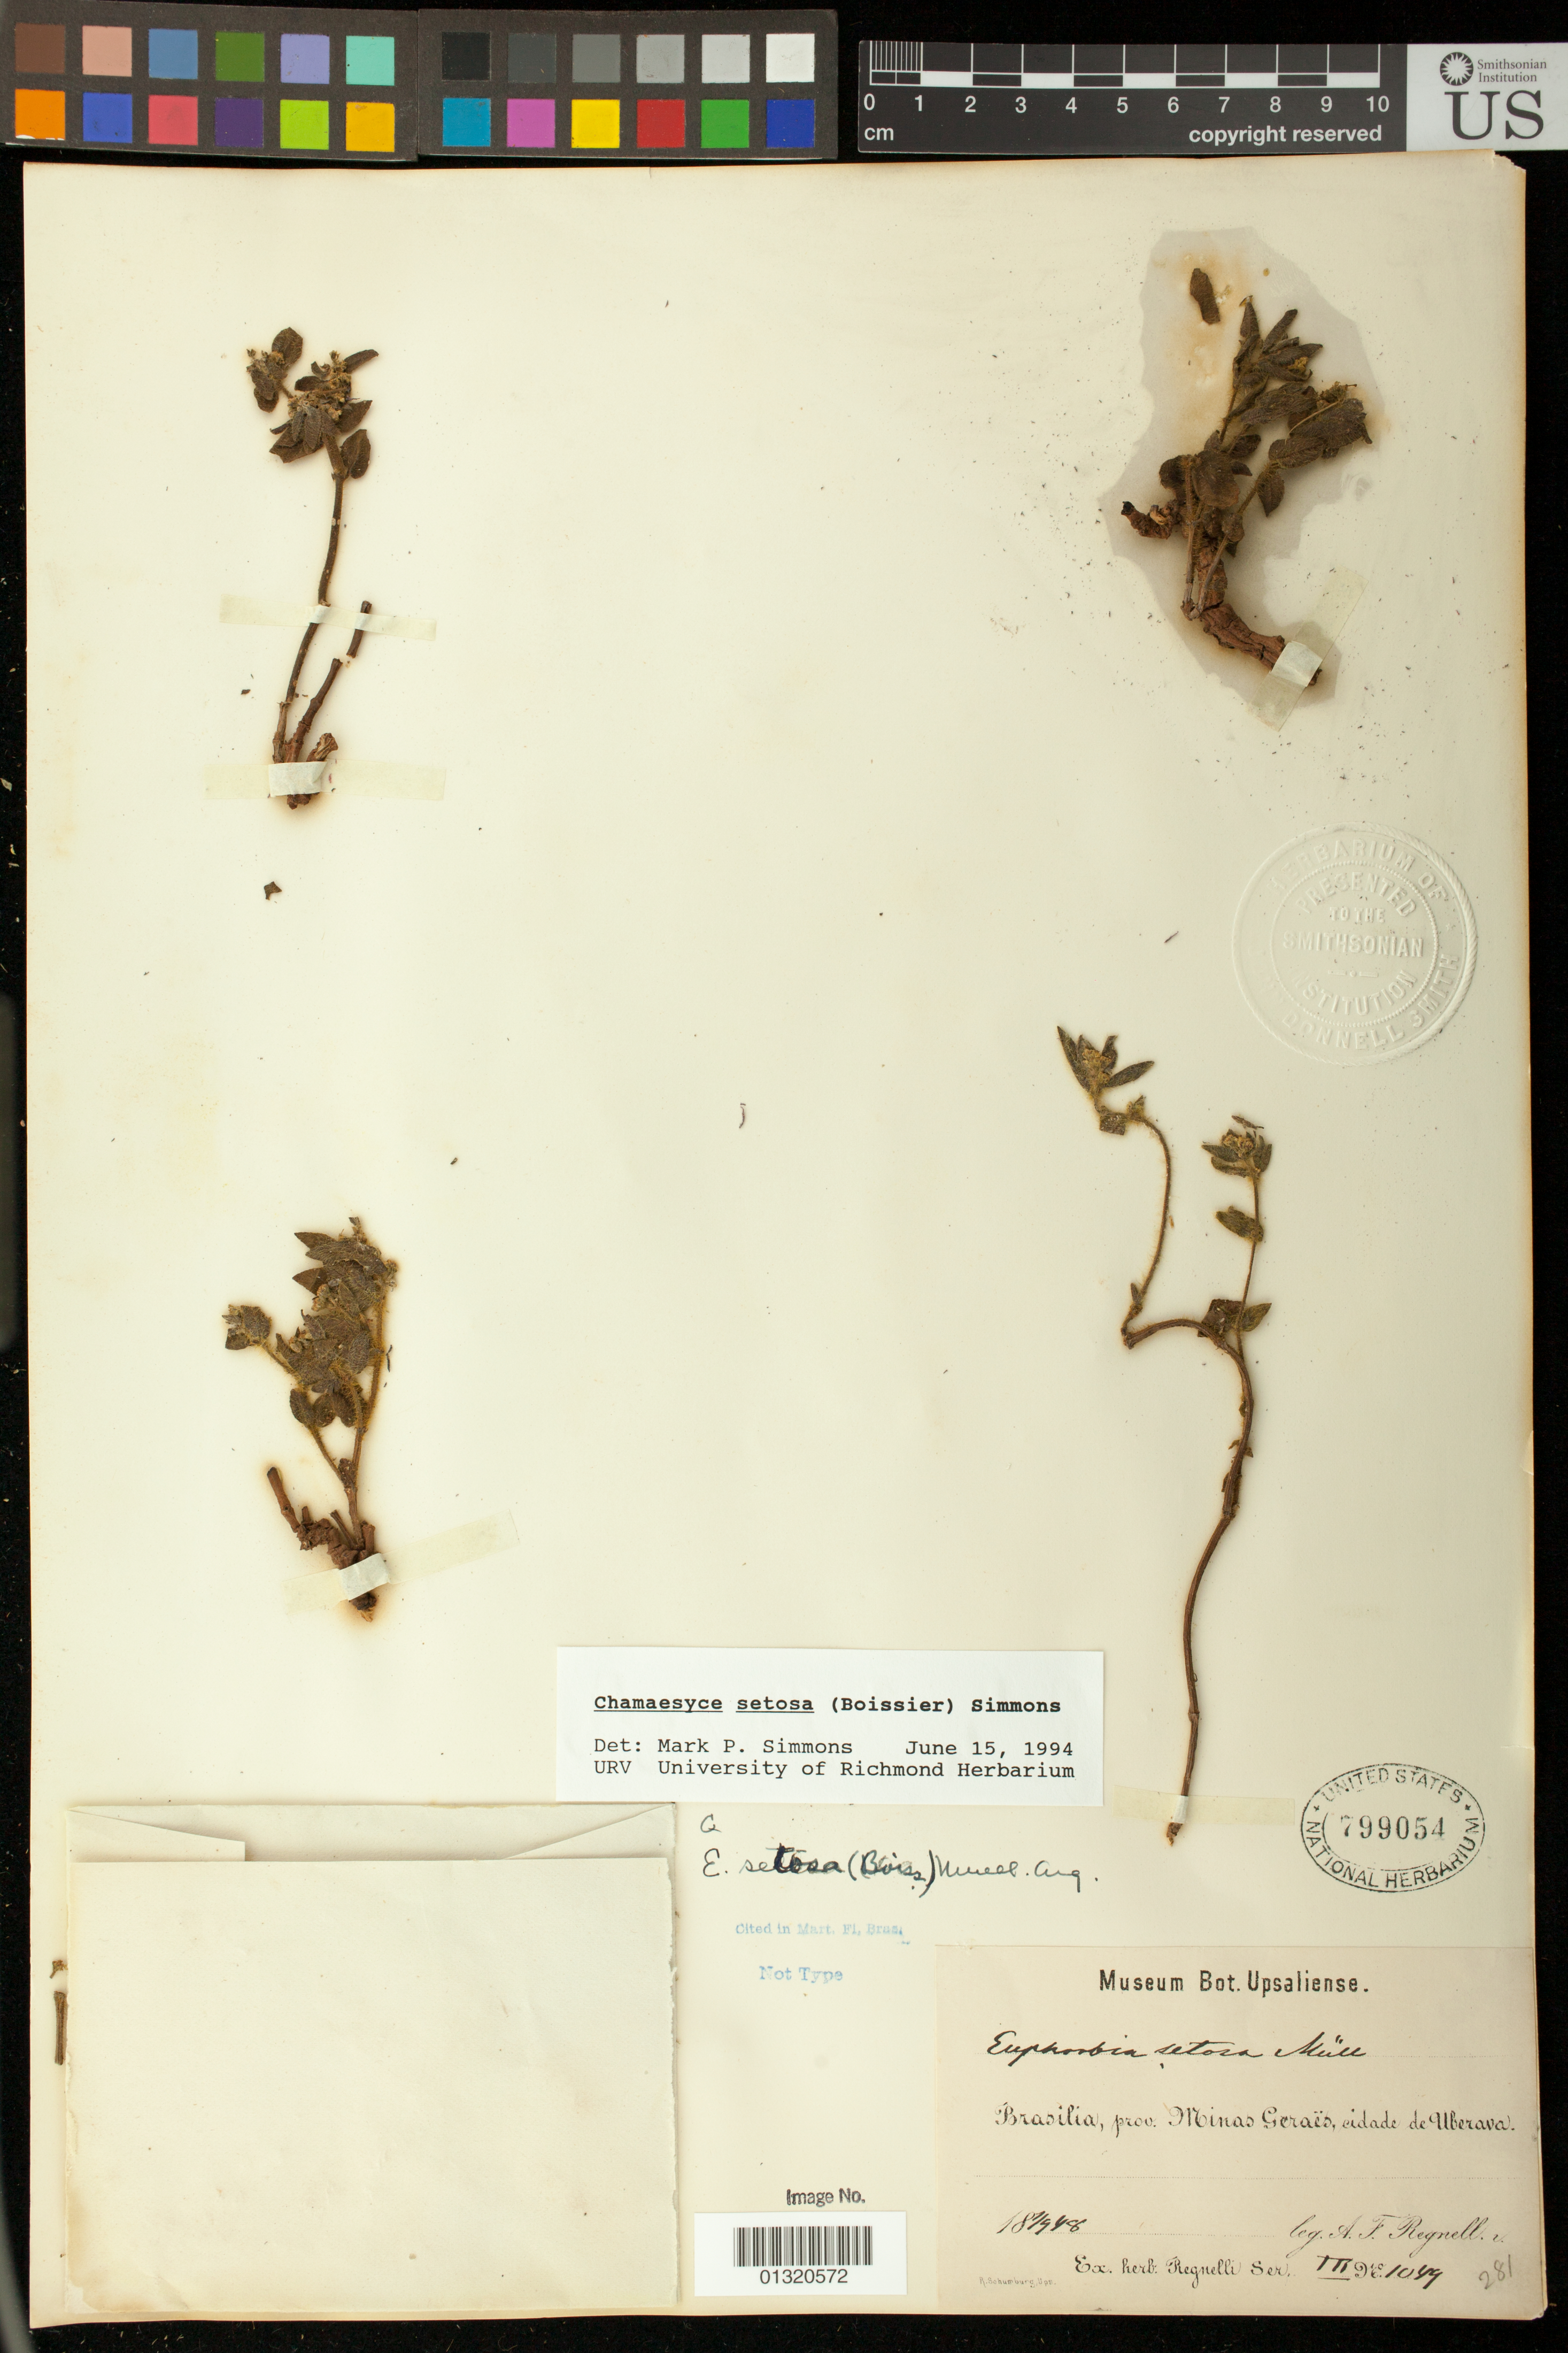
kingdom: Plantae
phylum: Tracheophyta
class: Magnoliopsida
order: Malpighiales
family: Euphorbiaceae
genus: Euphorbia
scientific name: Euphorbia setosa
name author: (Boiss.) Müll. Arg.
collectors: A. F. Regnell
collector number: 1049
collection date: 1848-09-01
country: Brazil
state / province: Minas Gerais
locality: cidade de Uberava (Uberaba);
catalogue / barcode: US 799054